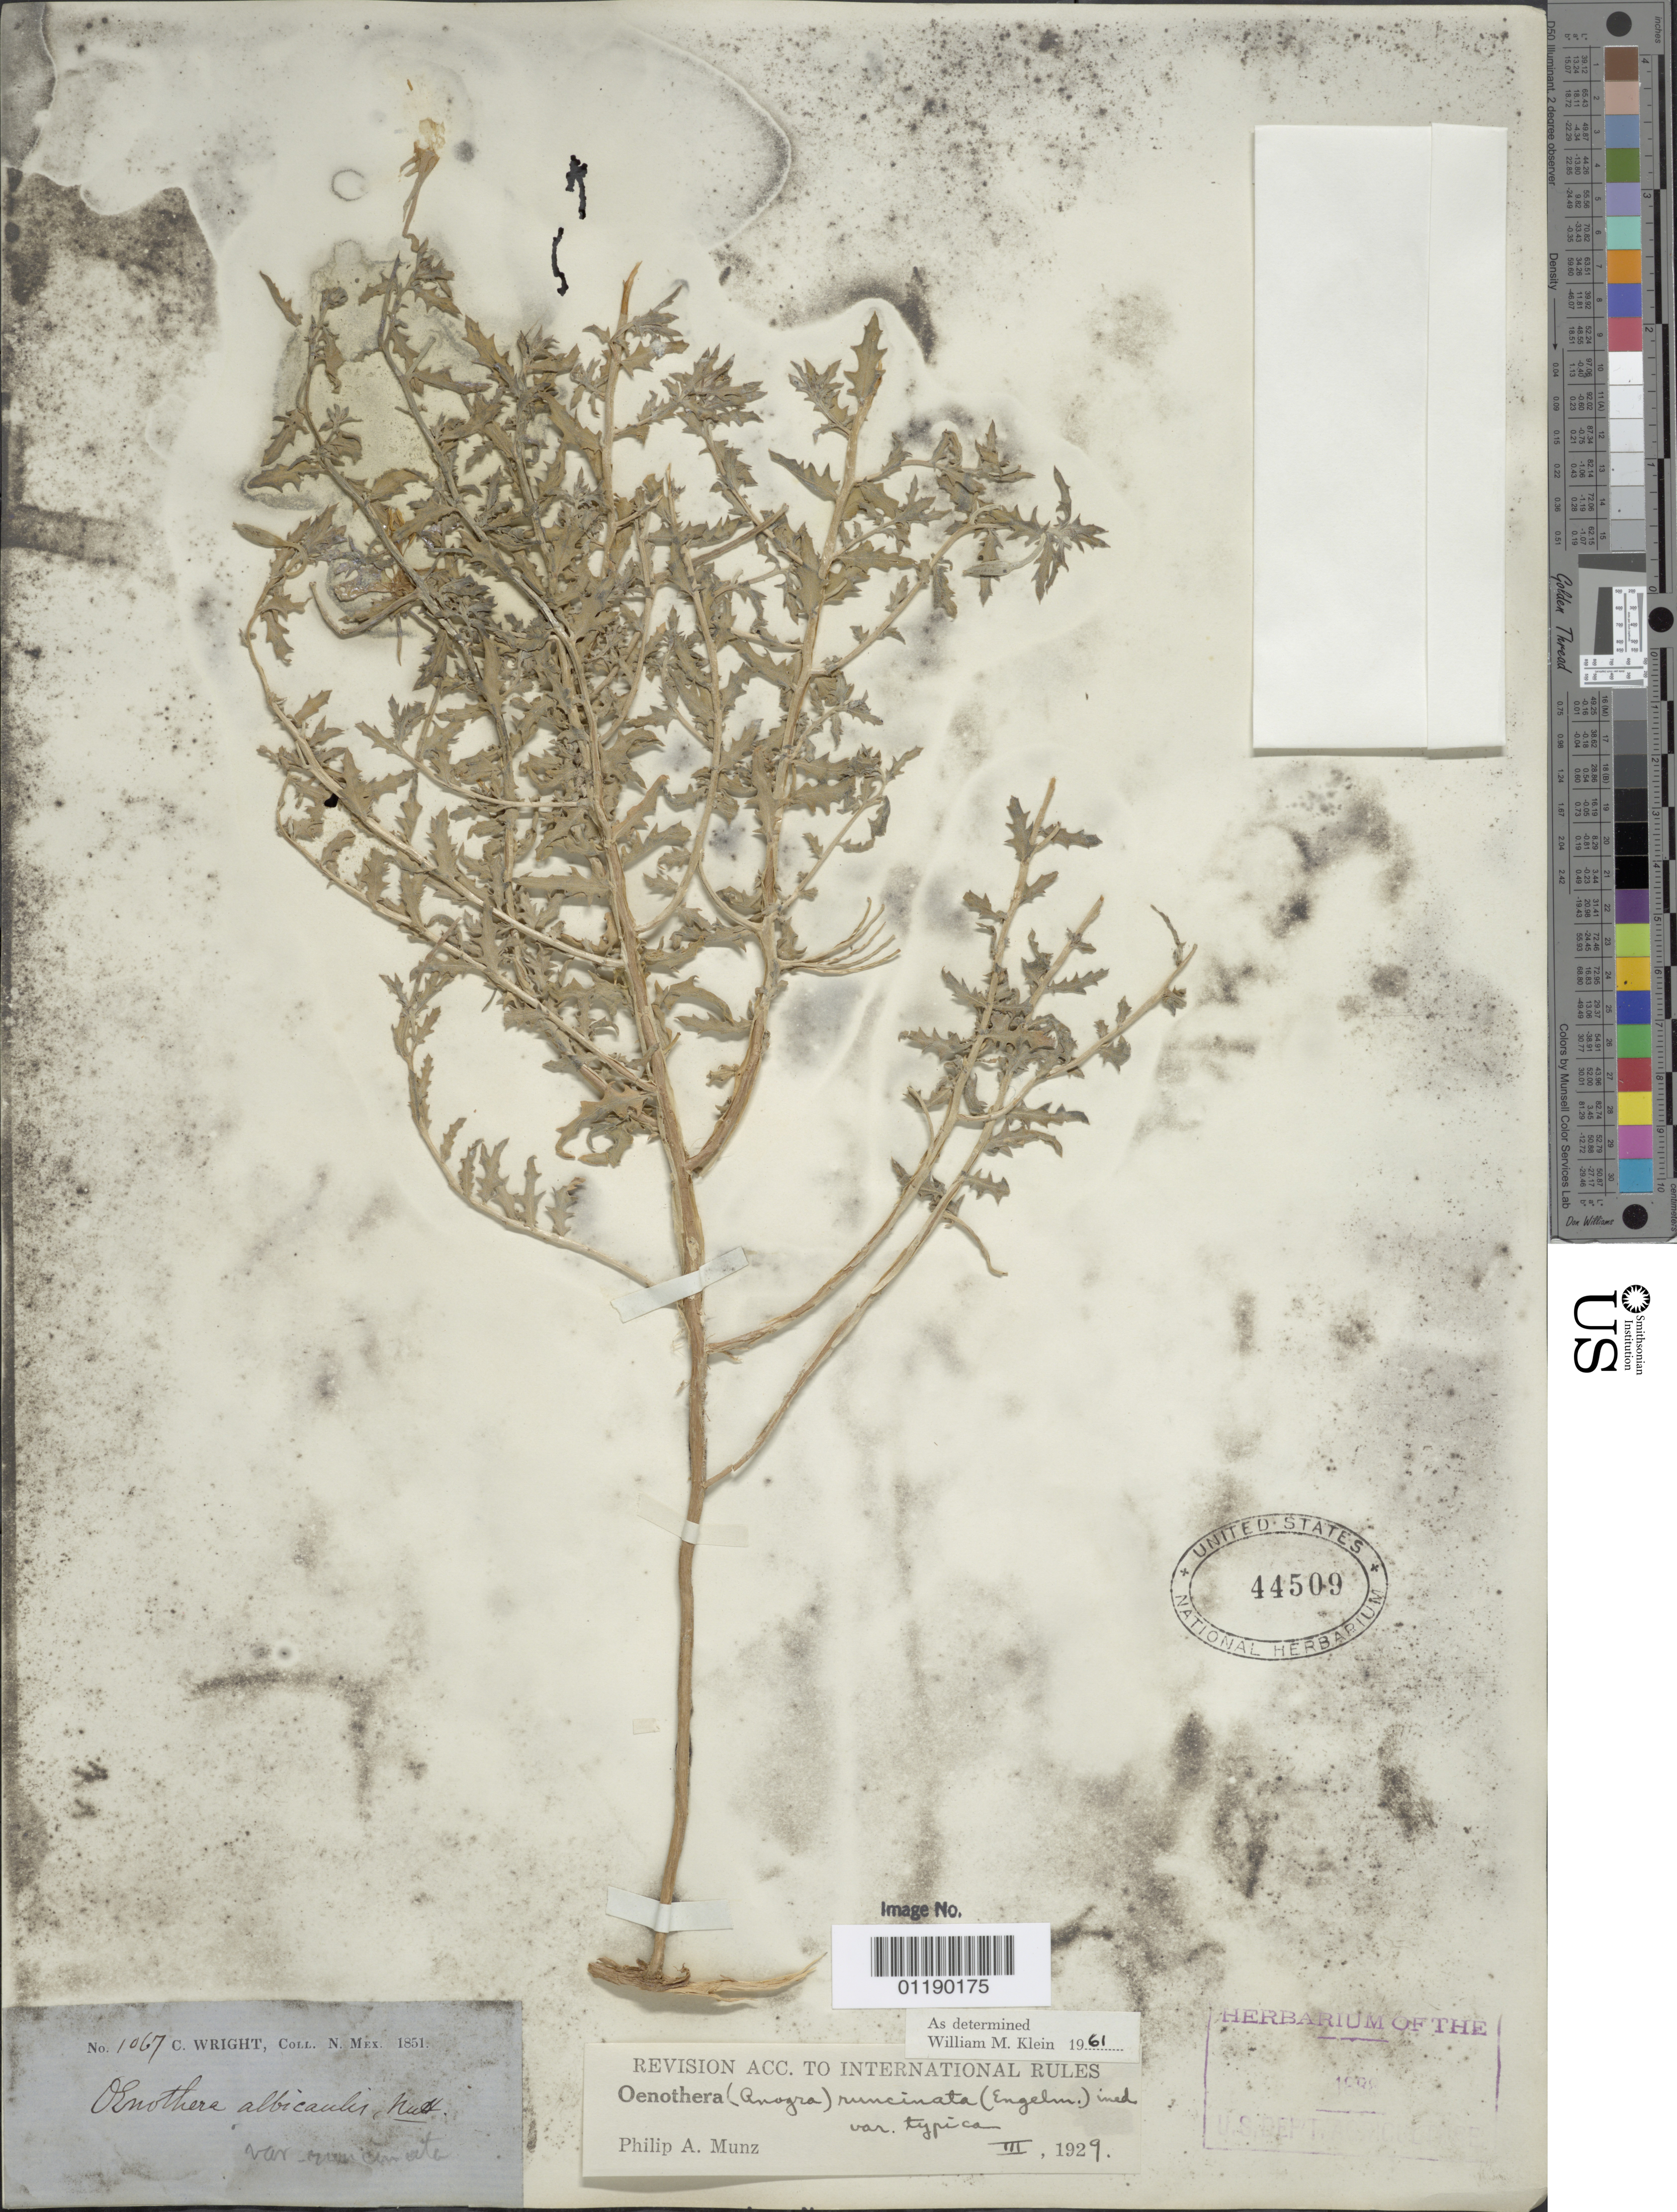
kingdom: Plantae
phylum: Tracheophyta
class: Magnoliopsida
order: Myrtales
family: Onagraceae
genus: Oenothera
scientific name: Oenothera pallida subsp. runcinata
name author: (Engelm.) Munz & W.M. Klein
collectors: C. Wright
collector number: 1067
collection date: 1851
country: United States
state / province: New Mexico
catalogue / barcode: US 44509